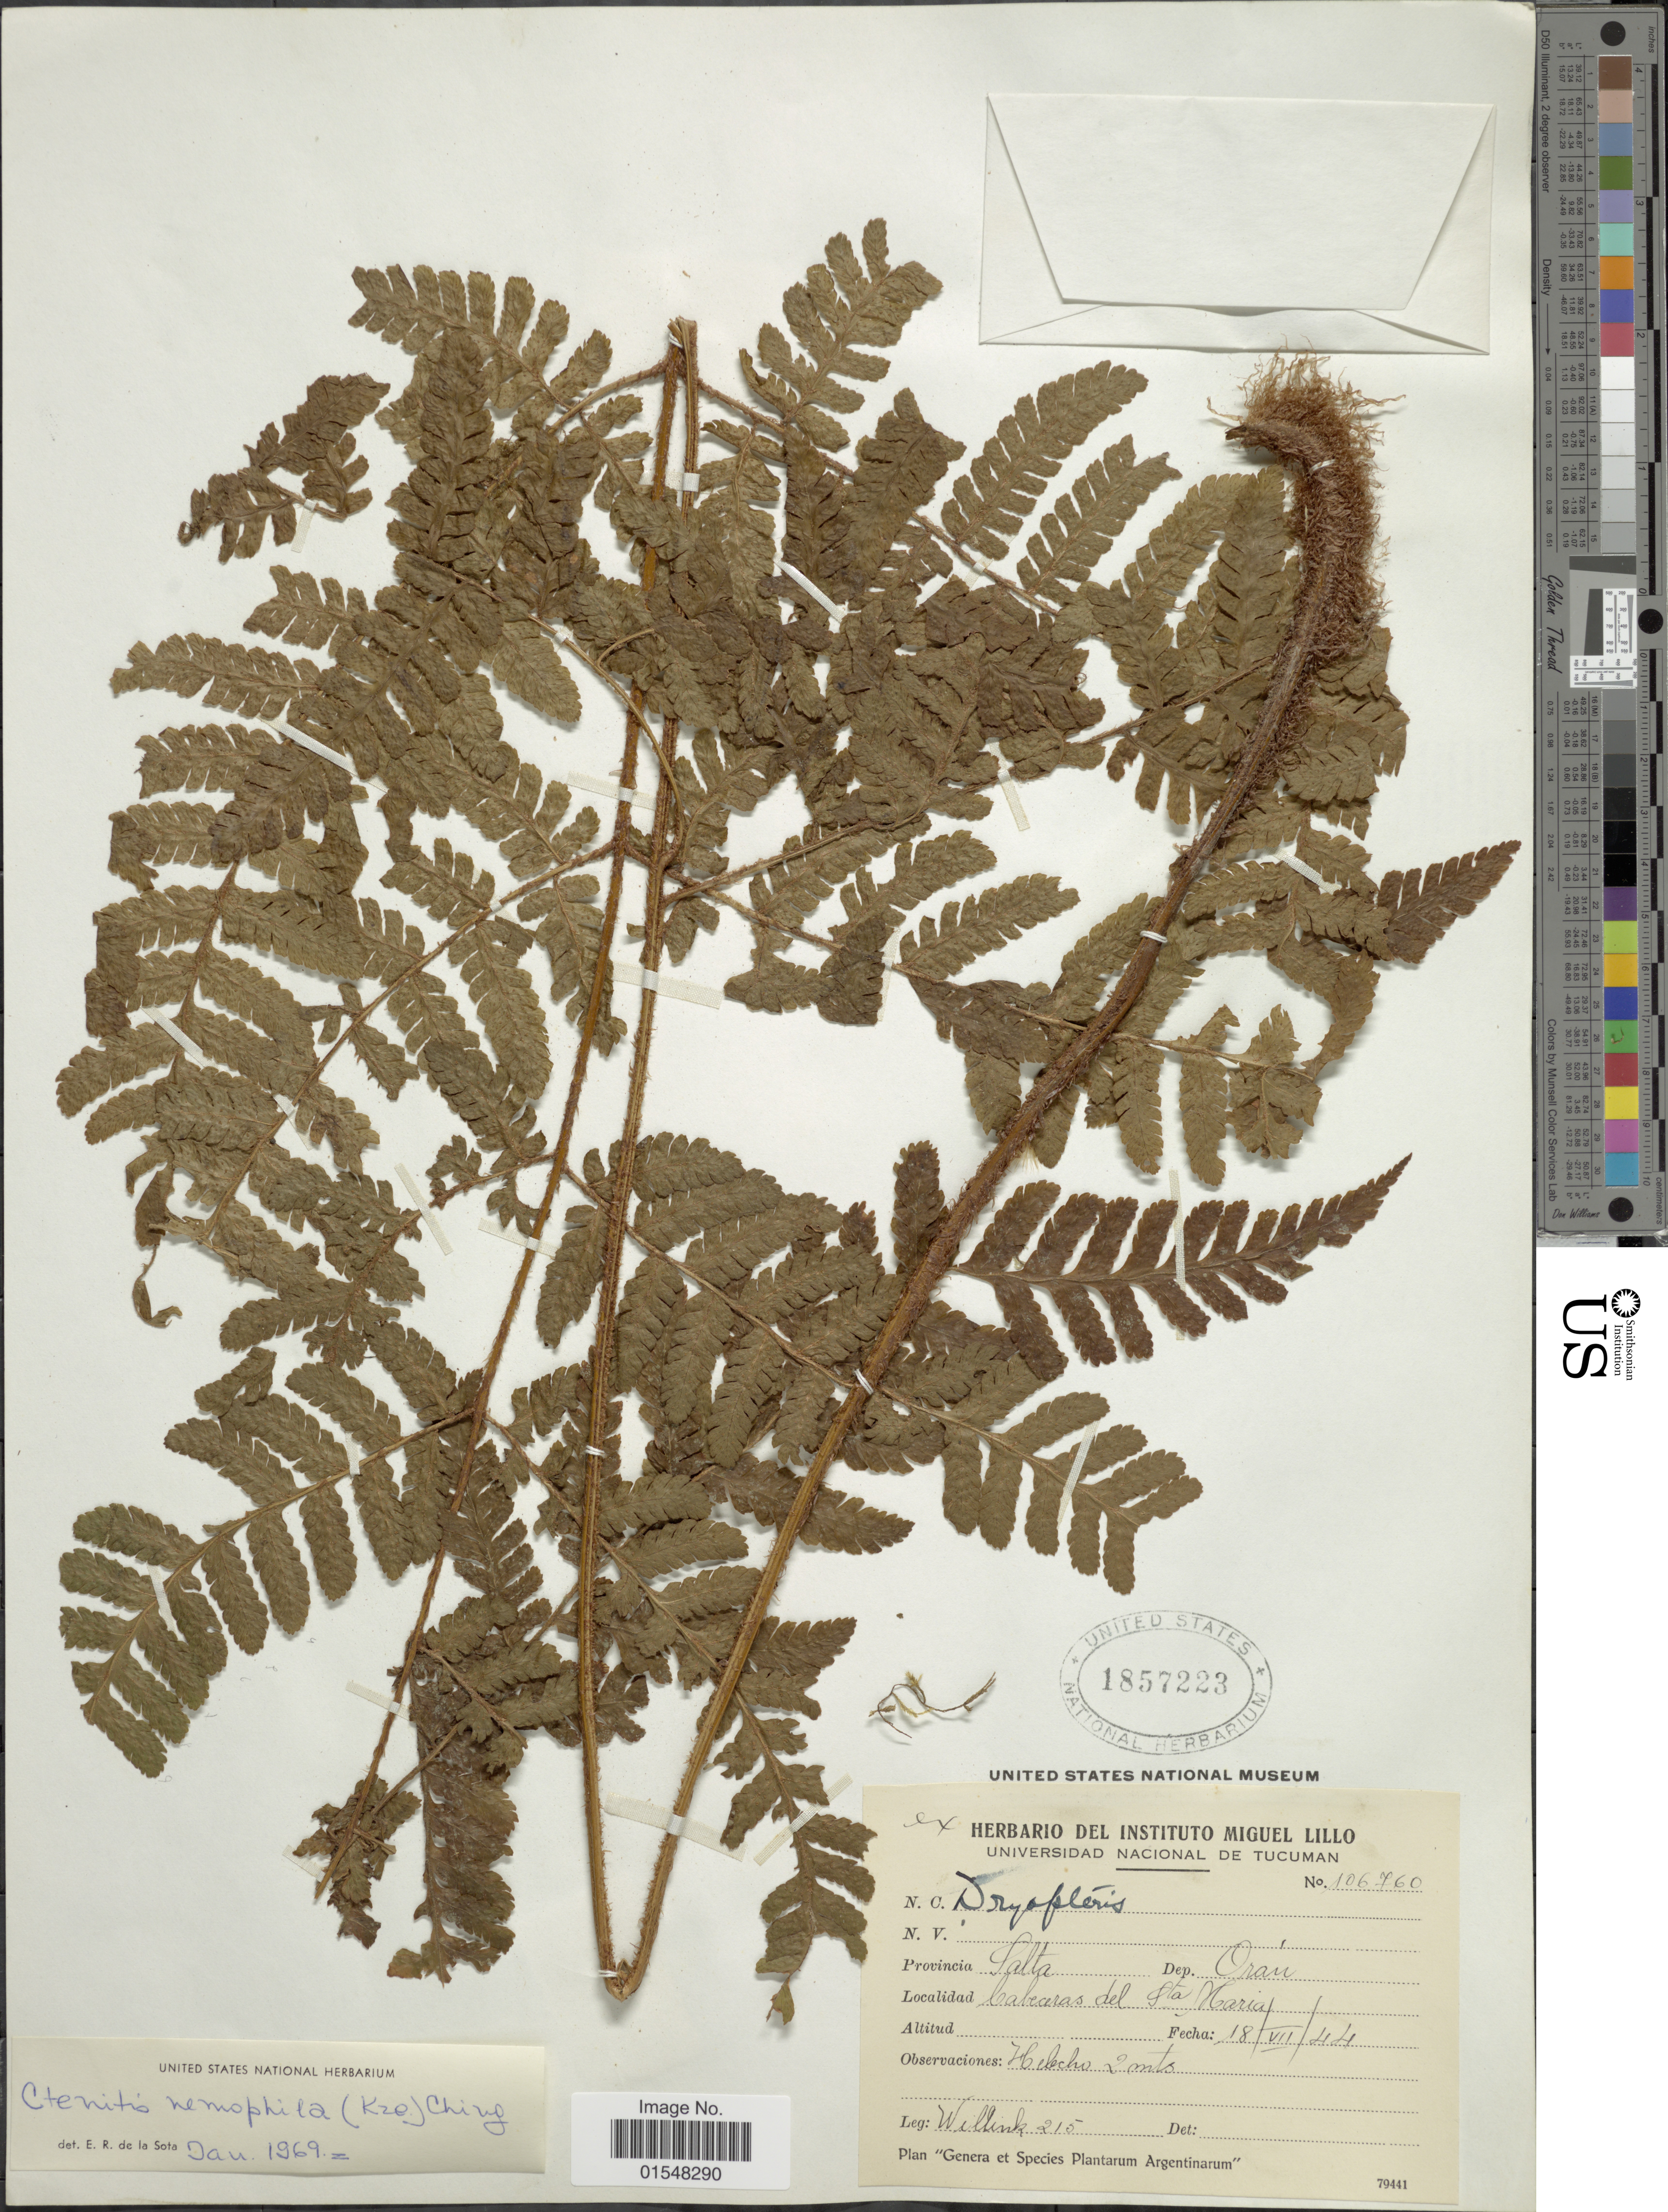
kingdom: Plantae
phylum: Tracheophyta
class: Polypodiopsida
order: Polypodiales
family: Dryopteridaceae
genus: Ctenitis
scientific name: Ctenitis ampla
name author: (Humb. & Bonpl. ex Willd.) Ching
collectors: Willink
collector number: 215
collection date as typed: Transcribed d/m/y: 18/7/44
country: Argentina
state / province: Salta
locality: Dep. Orán, babaras del Sta. Maria 8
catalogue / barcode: US 1857223